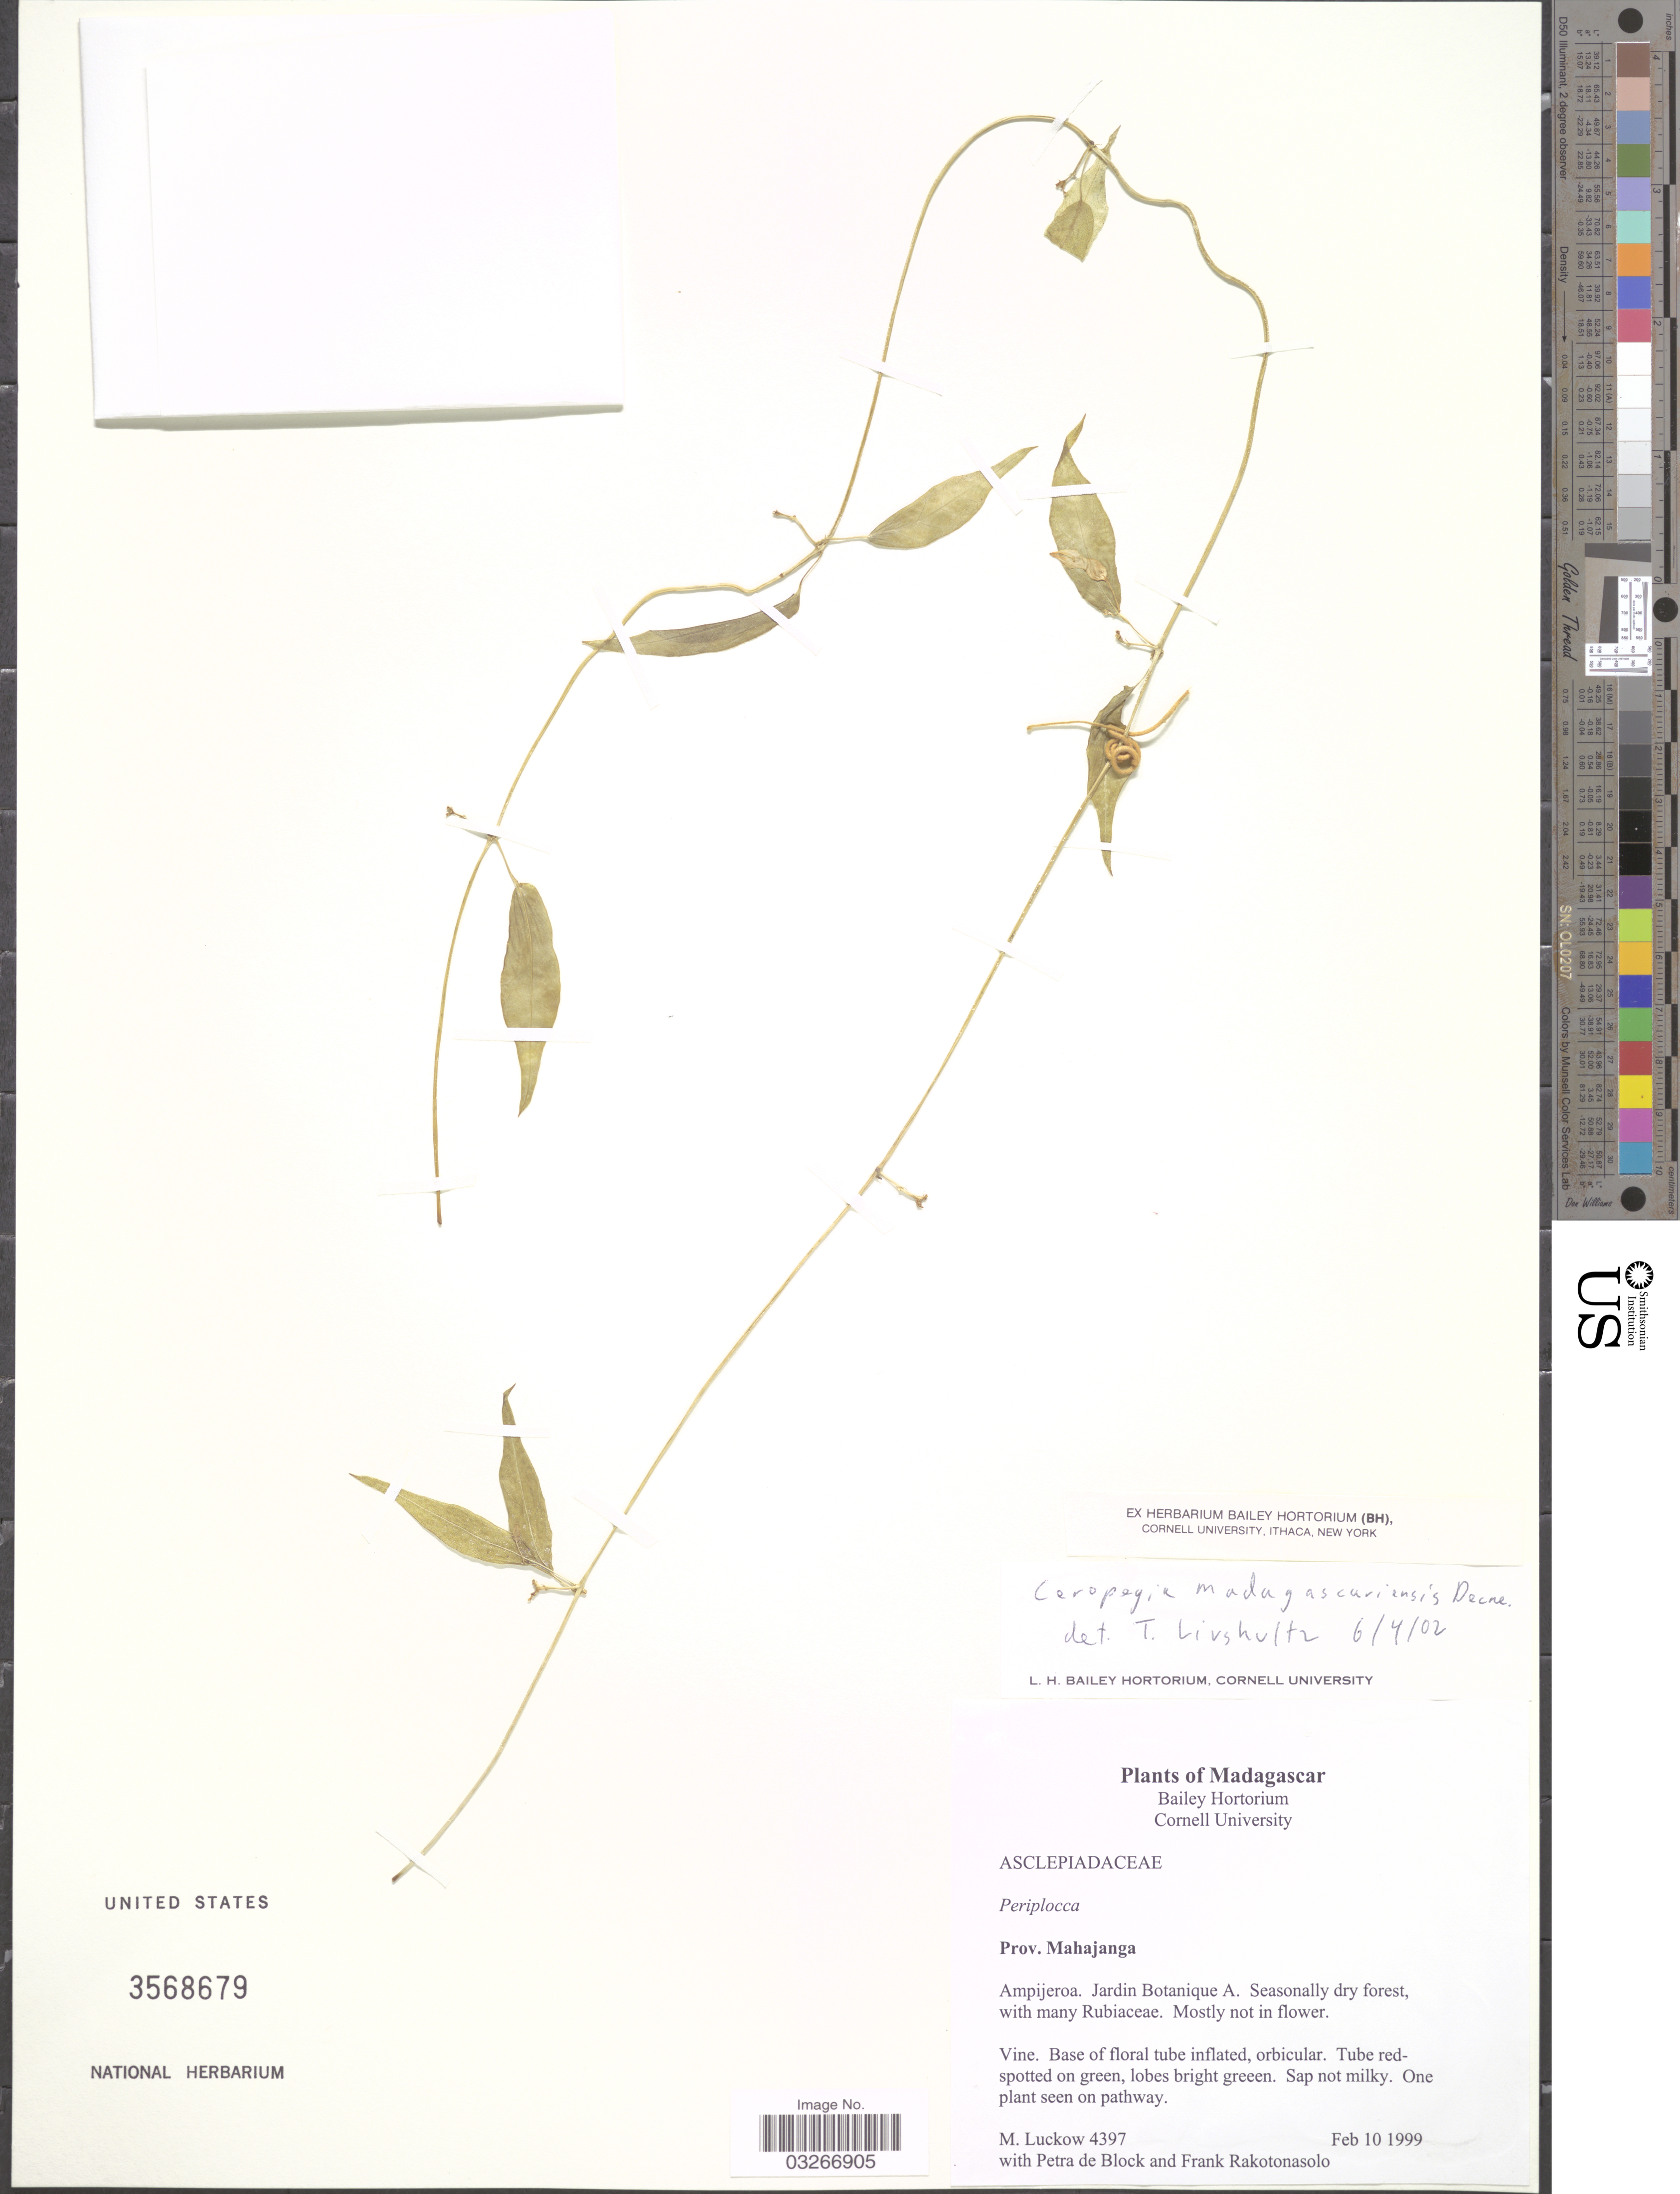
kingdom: Plantae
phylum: Tracheophyta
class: Magnoliopsida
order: Gentianales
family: Apocynaceae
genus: Ceropegia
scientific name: Ceropegia madagascariensis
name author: Decne.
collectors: M. A. Luckow, P. De Block & F. Rakotonasolo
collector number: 4397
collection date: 1999-02-10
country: Madagascar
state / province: Boeny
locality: Bailey Hortorium. Cornell University. Prov. Mahajanga. Ampijeroa. Jardin Botanique A.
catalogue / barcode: US 3568679